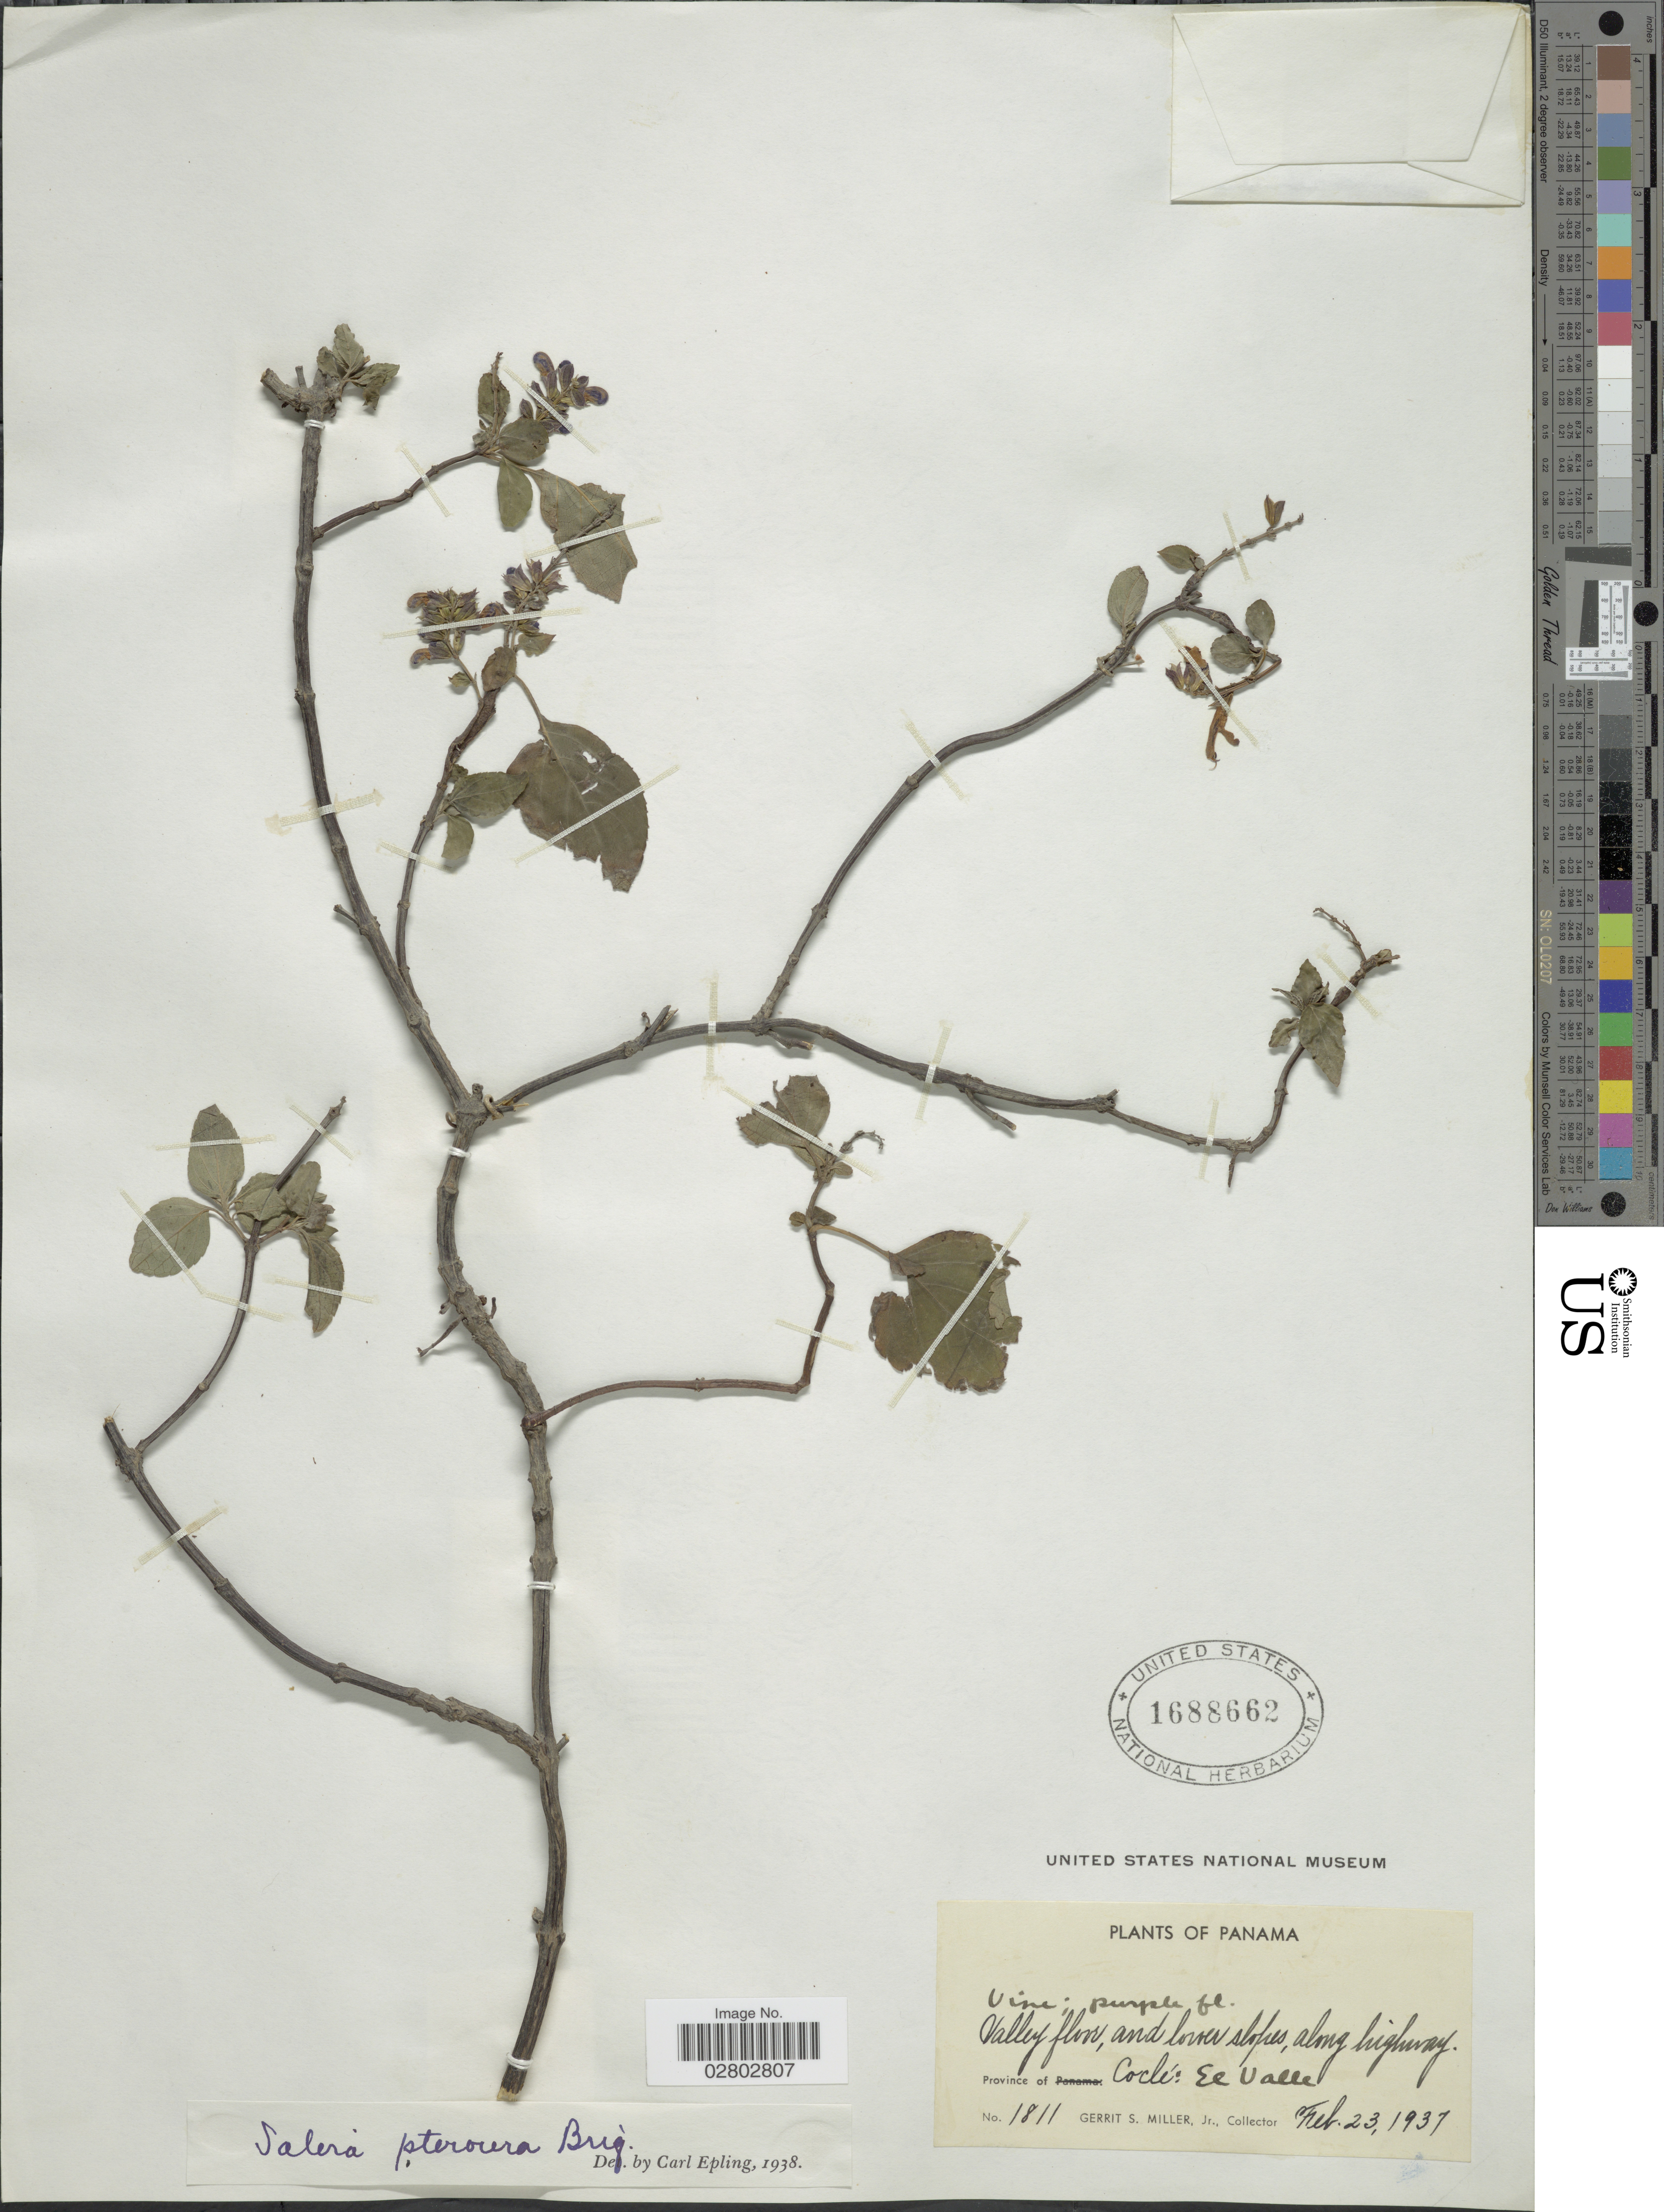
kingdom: Plantae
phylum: Tracheophyta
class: Magnoliopsida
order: Lamiales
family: Lamiaceae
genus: Salvia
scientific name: Salvia pteroura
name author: Briq.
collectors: G. S. Miller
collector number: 1811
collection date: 1937-02-23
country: Panama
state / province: Coclé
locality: Valley floor, and lower slopes, along highway, Province of Coclé: El Valle.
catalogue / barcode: US 1688662